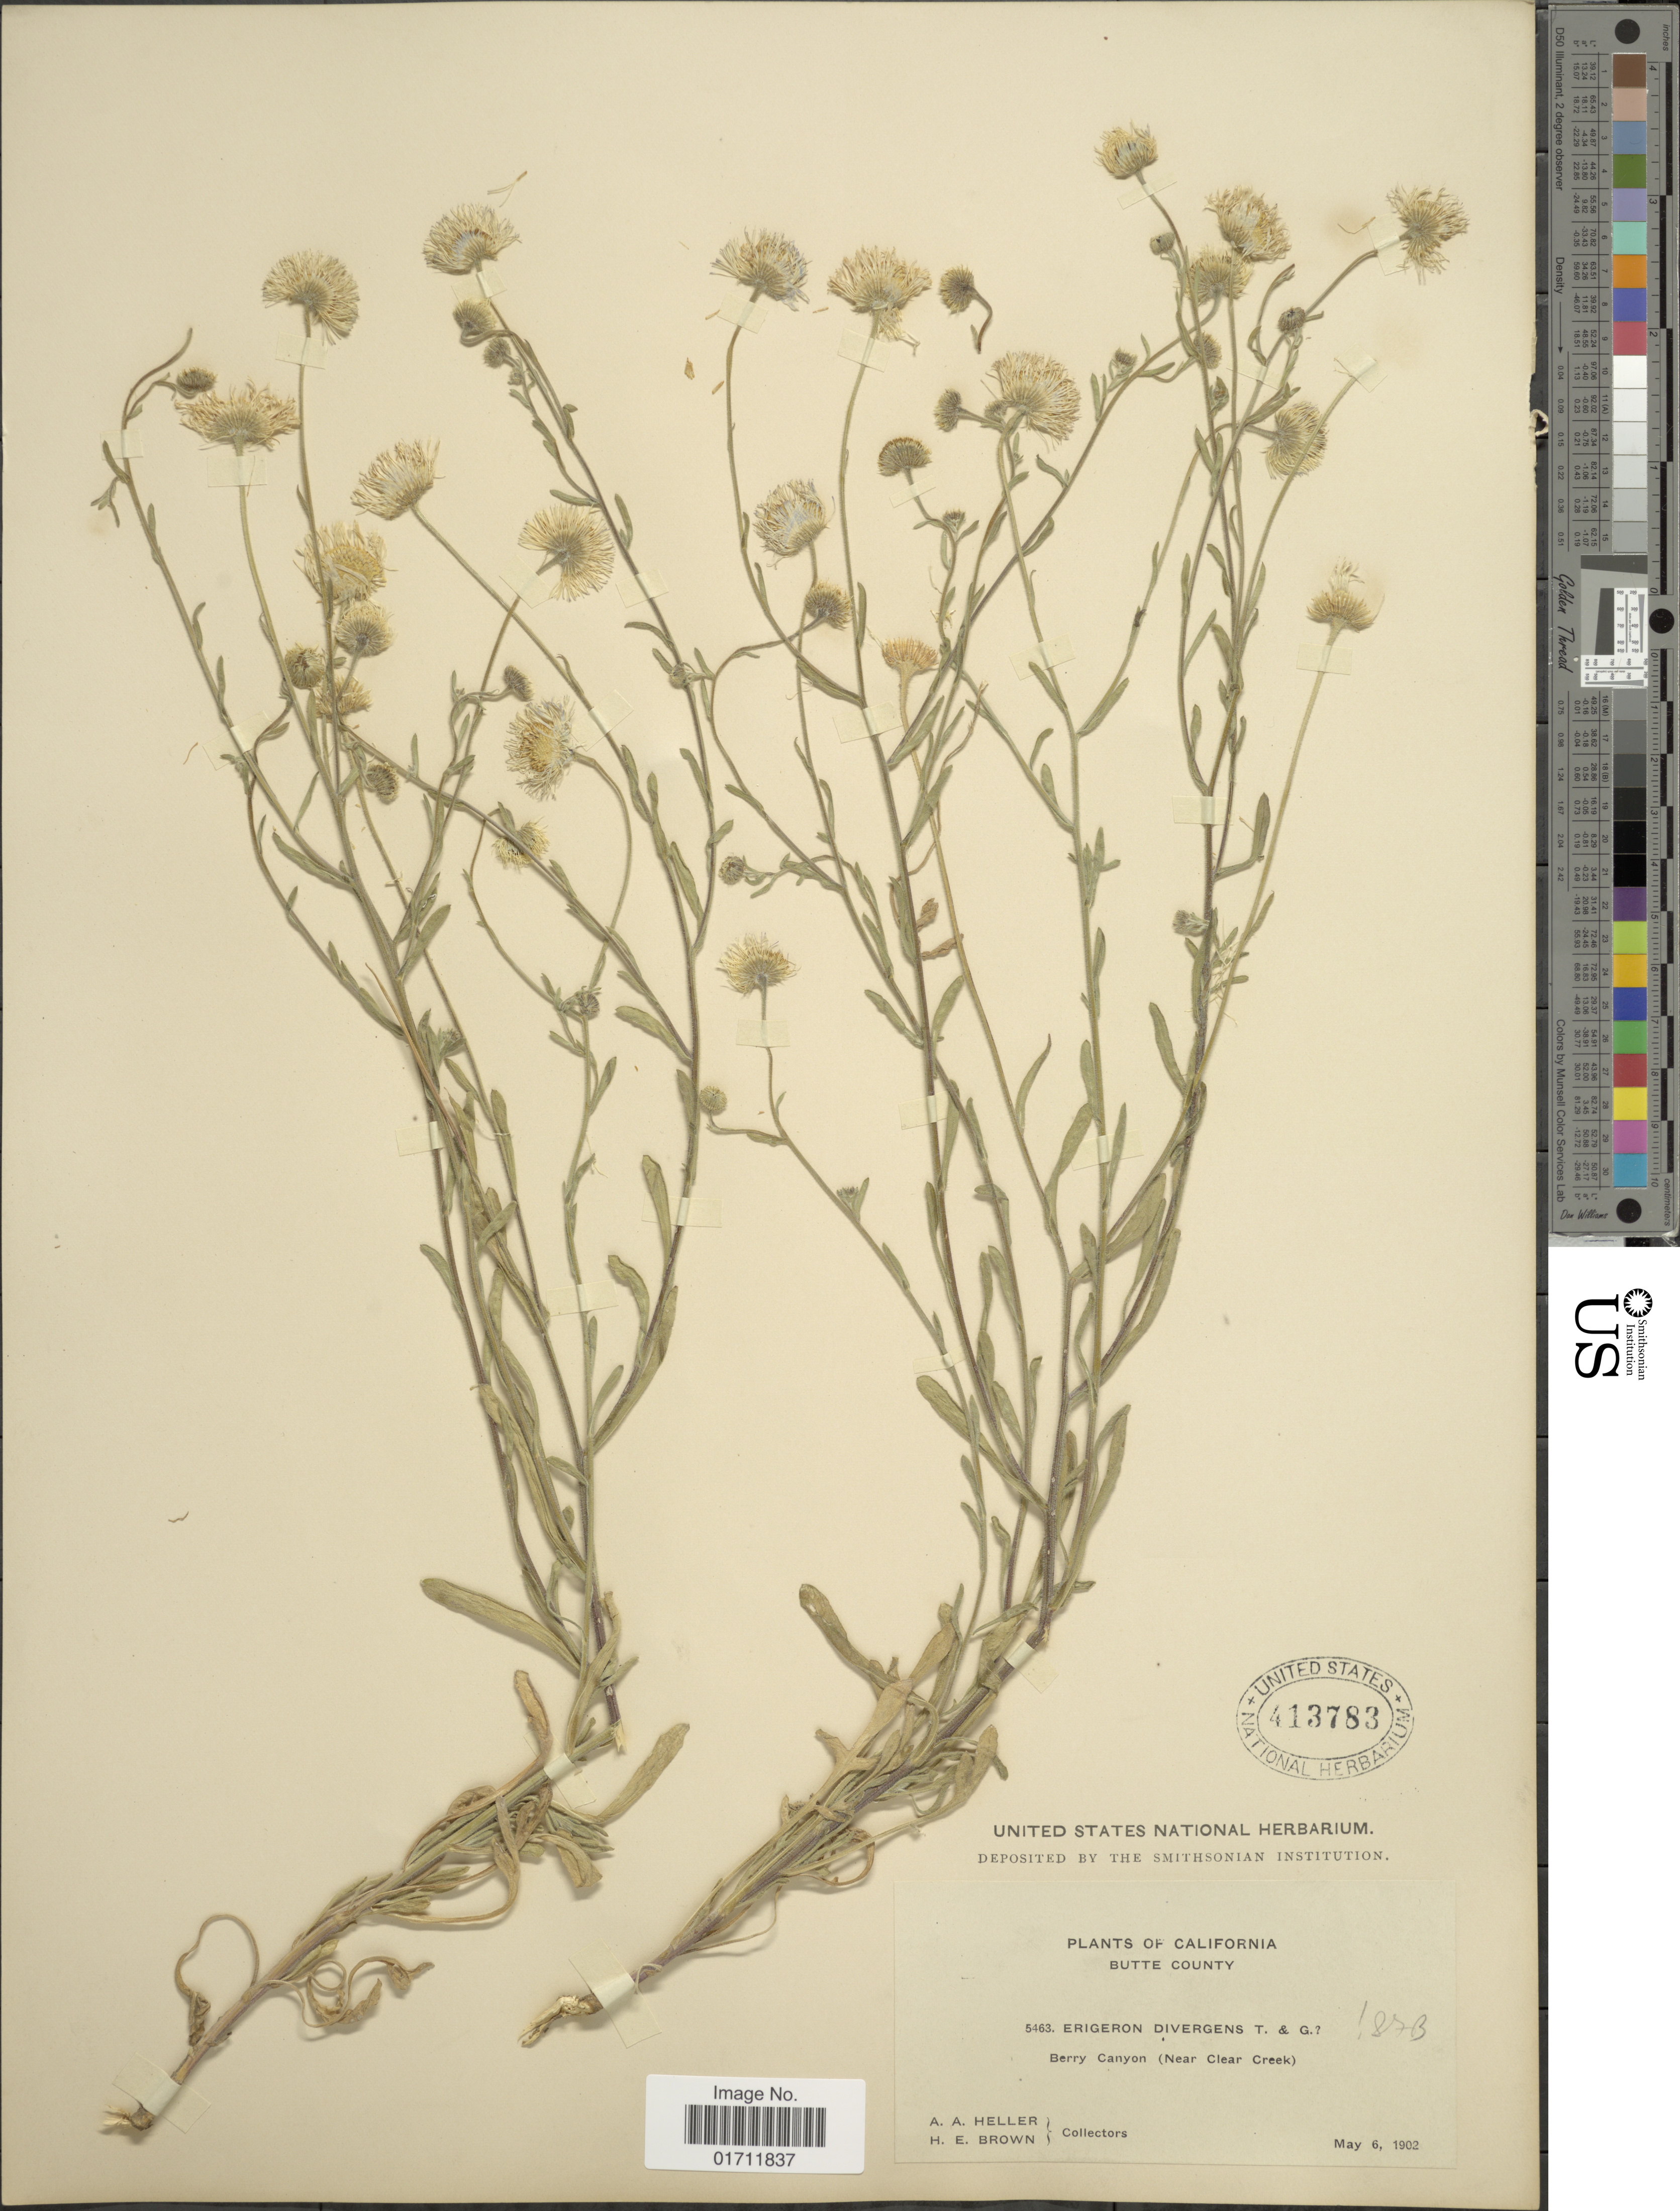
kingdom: Plantae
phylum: Tracheophyta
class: Magnoliopsida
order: Asterales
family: Asteraceae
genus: Erigeron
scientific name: Erigeron divergens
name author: Torr. & A. Gray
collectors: A. A. Heller & H. E. Brown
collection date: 1902-05-06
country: United States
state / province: California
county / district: Butte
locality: Butte County, Berry Canyon (Near Clear Creek)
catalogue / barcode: US 413783